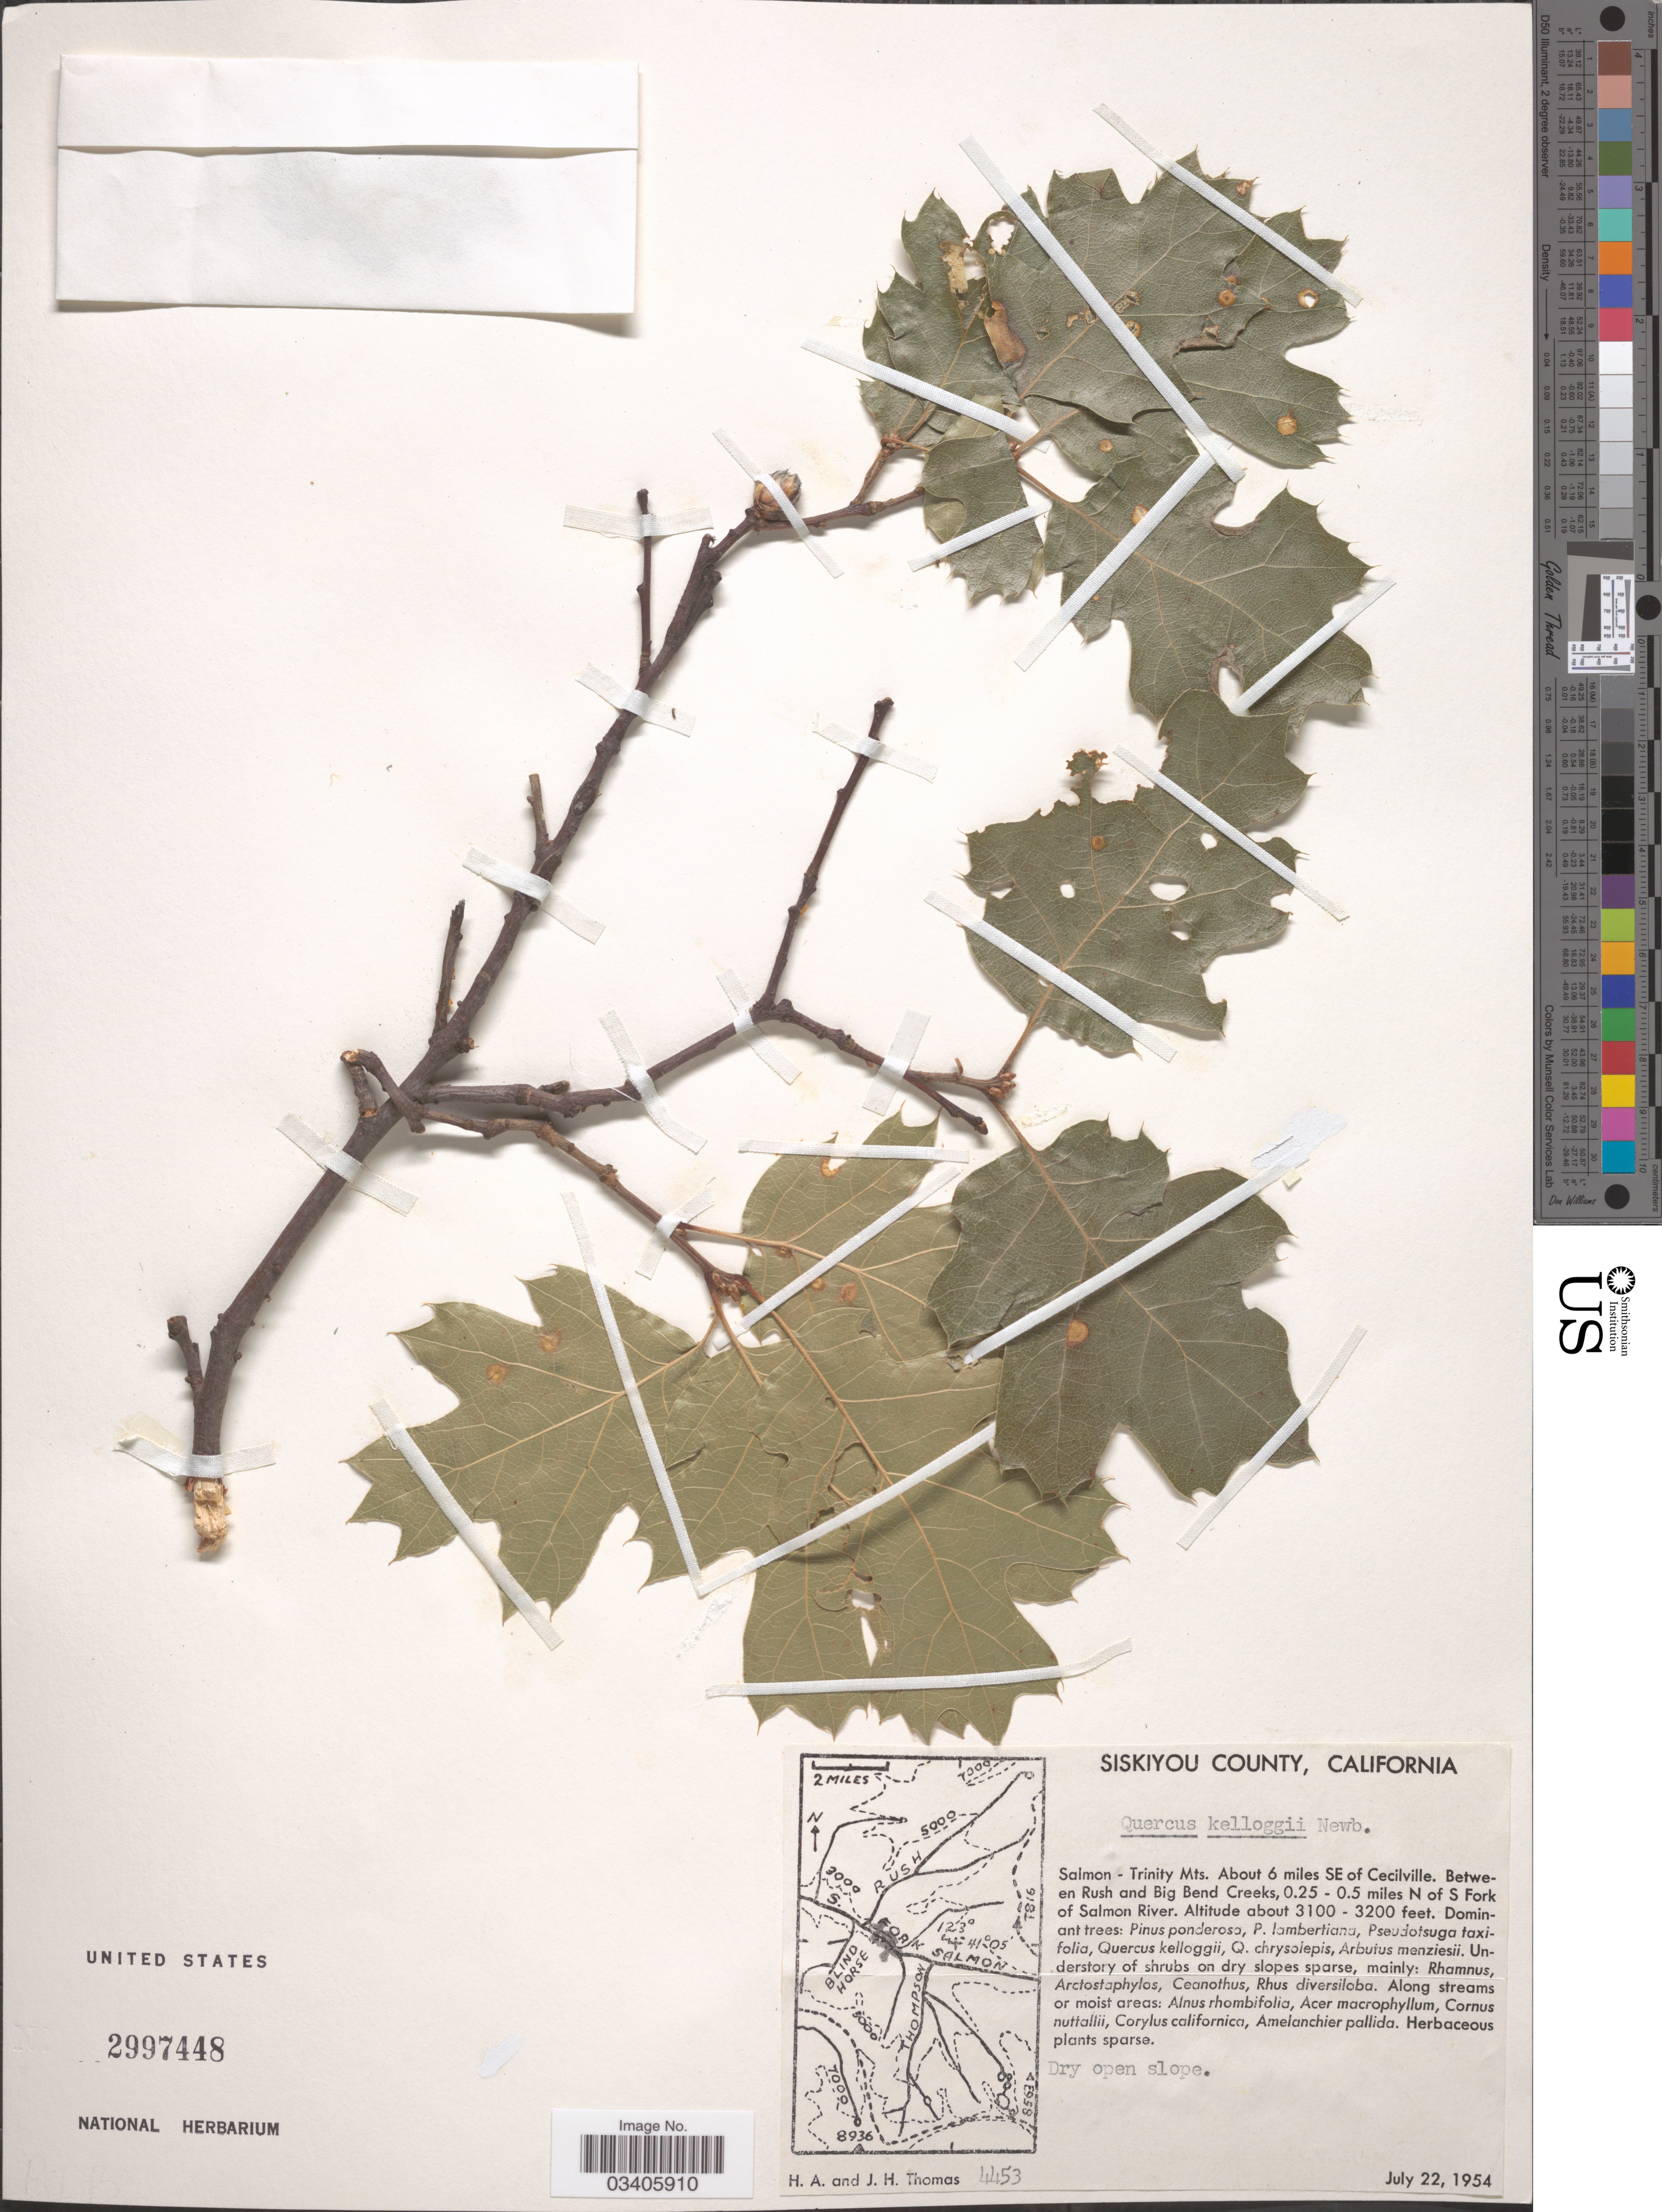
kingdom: Plantae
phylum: Tracheophyta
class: Magnoliopsida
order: Fagales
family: Fagaceae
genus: Quercus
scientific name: Quercus kelloggii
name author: Newb.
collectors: H. Thomas & J. H. Thomas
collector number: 4453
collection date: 1954-07-22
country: United States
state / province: California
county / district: Siskiyou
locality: Siskiyou County. Salmon - Trinity Mts. About 6 miles SE of Cecilville. Between Rush and Big Bend Creeks, 0.25 - 0.5 miles N of S Fork of Salmon River.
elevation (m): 945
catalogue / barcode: US 2997448